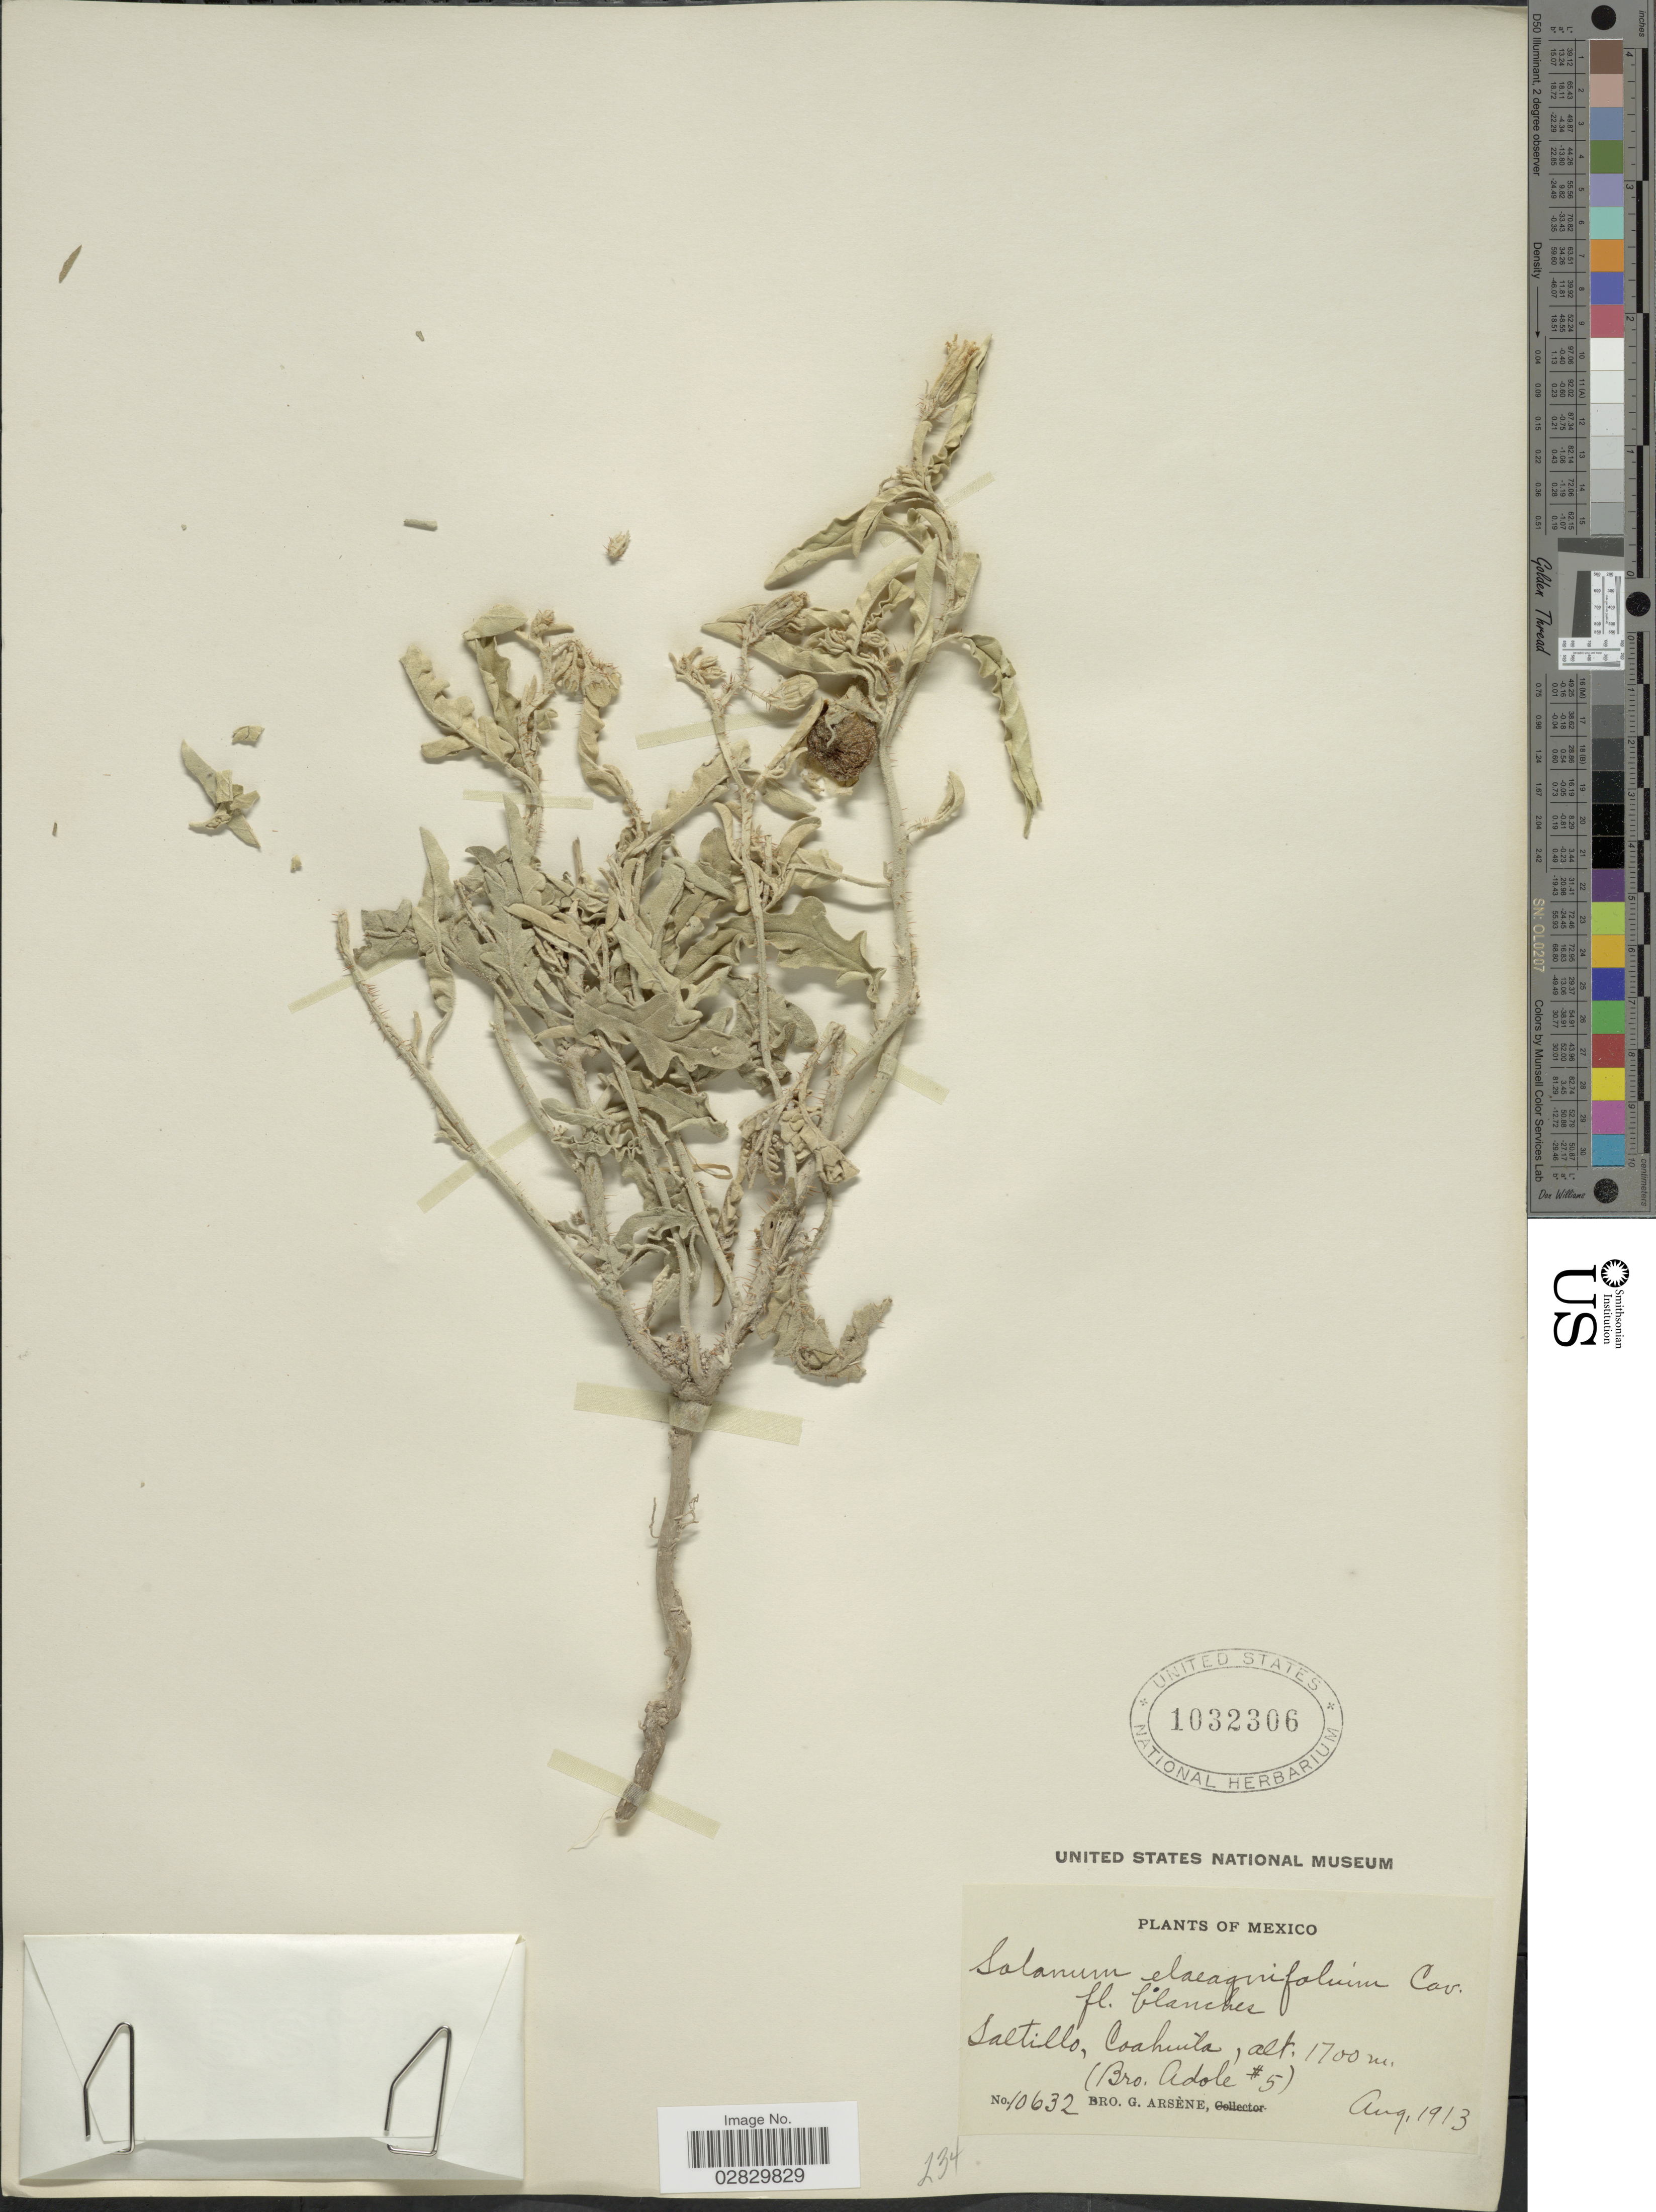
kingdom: Plantae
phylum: Tracheophyta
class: Magnoliopsida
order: Solanales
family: Solanaceae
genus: Solanum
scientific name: Solanum elaeagnifolium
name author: Cav.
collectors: Bro. G. Arsène & Bro. Adole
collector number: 10632/5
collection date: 1913-08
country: Mexico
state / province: Coahuila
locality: Saltillo.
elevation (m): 1700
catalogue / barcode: US 1032306